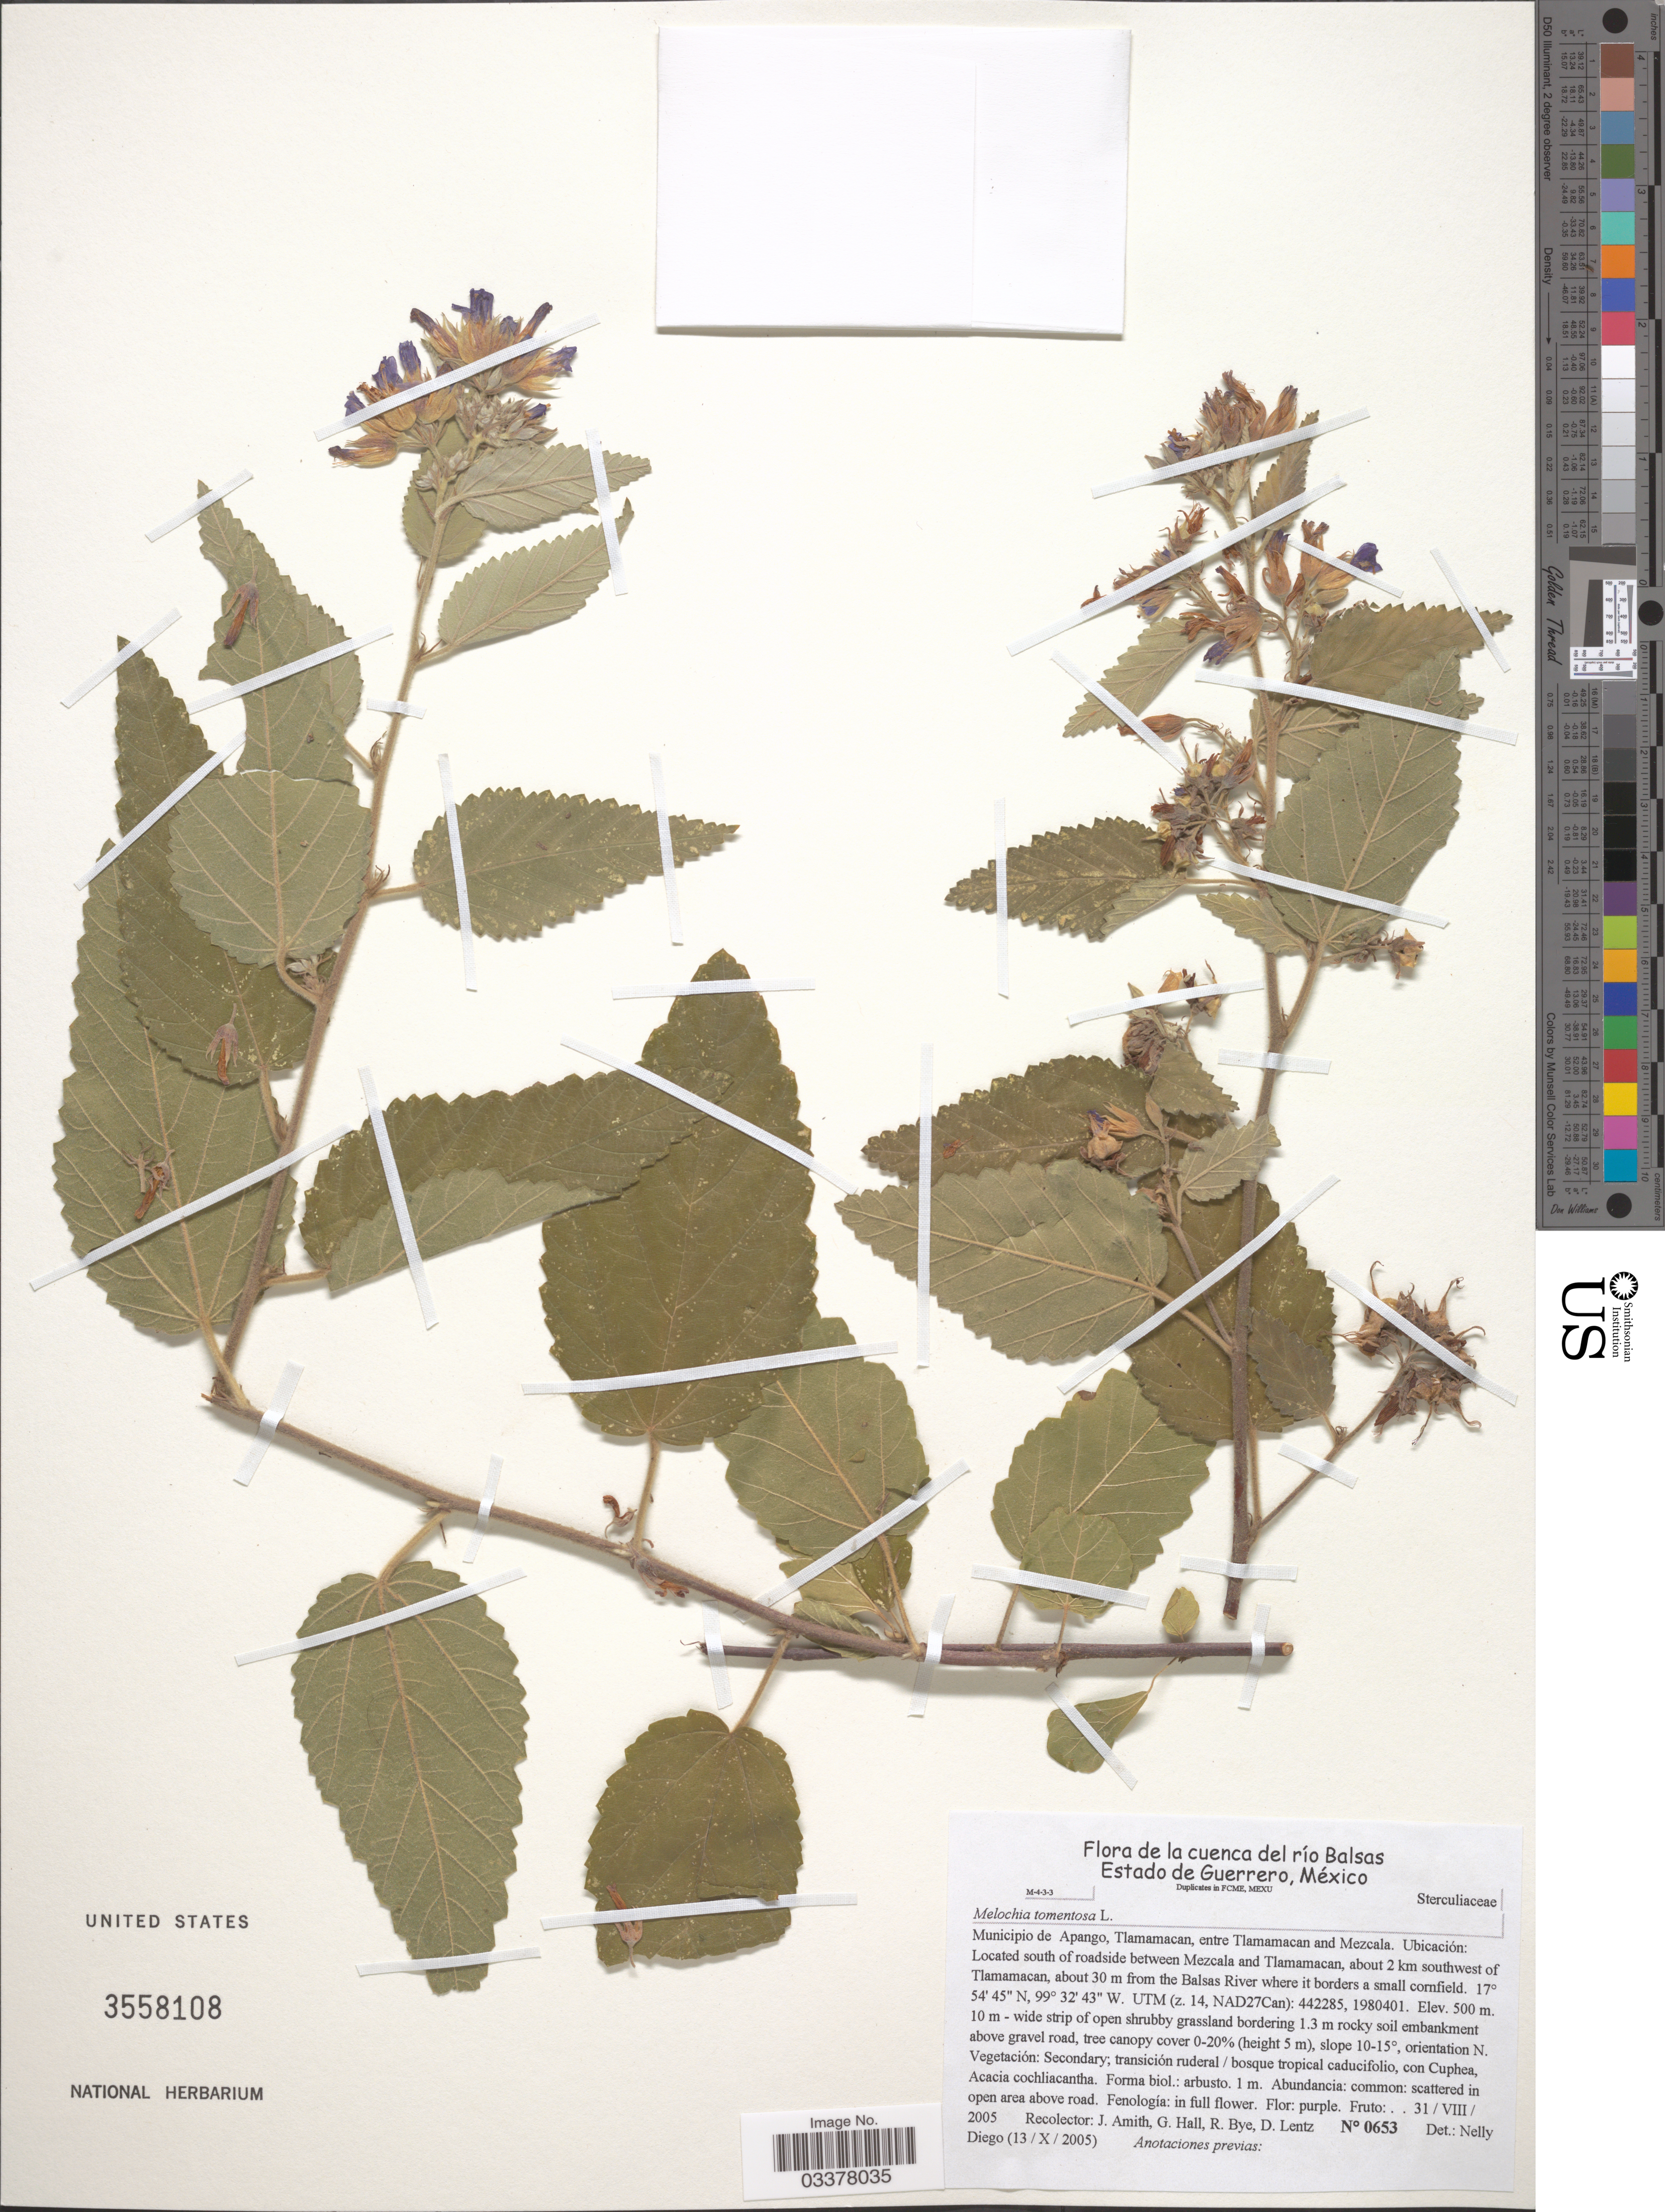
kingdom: Plantae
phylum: Tracheophyta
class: Magnoliopsida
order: Malvales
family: Malvaceae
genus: Melochia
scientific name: Melochia tomentosa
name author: L.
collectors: J. D. Amith, G. Hall, R. A. Bye & D. Lentz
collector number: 0653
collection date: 2005-08-31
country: Mexico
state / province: Guerrero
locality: Municipio de Apango, Tlamamacan, entre Tlamamacan and Mezcala. Ubicación: Located south of roadside between Mezcala and Tlamamacan, about 2 km southwest of Tlamamacan, about 30 m from the Balsas River where it borders a small cornfield. UTM (z. 14, NAD27Can). 442285, 1980401. [unsure placement]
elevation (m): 500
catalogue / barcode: US 3558108